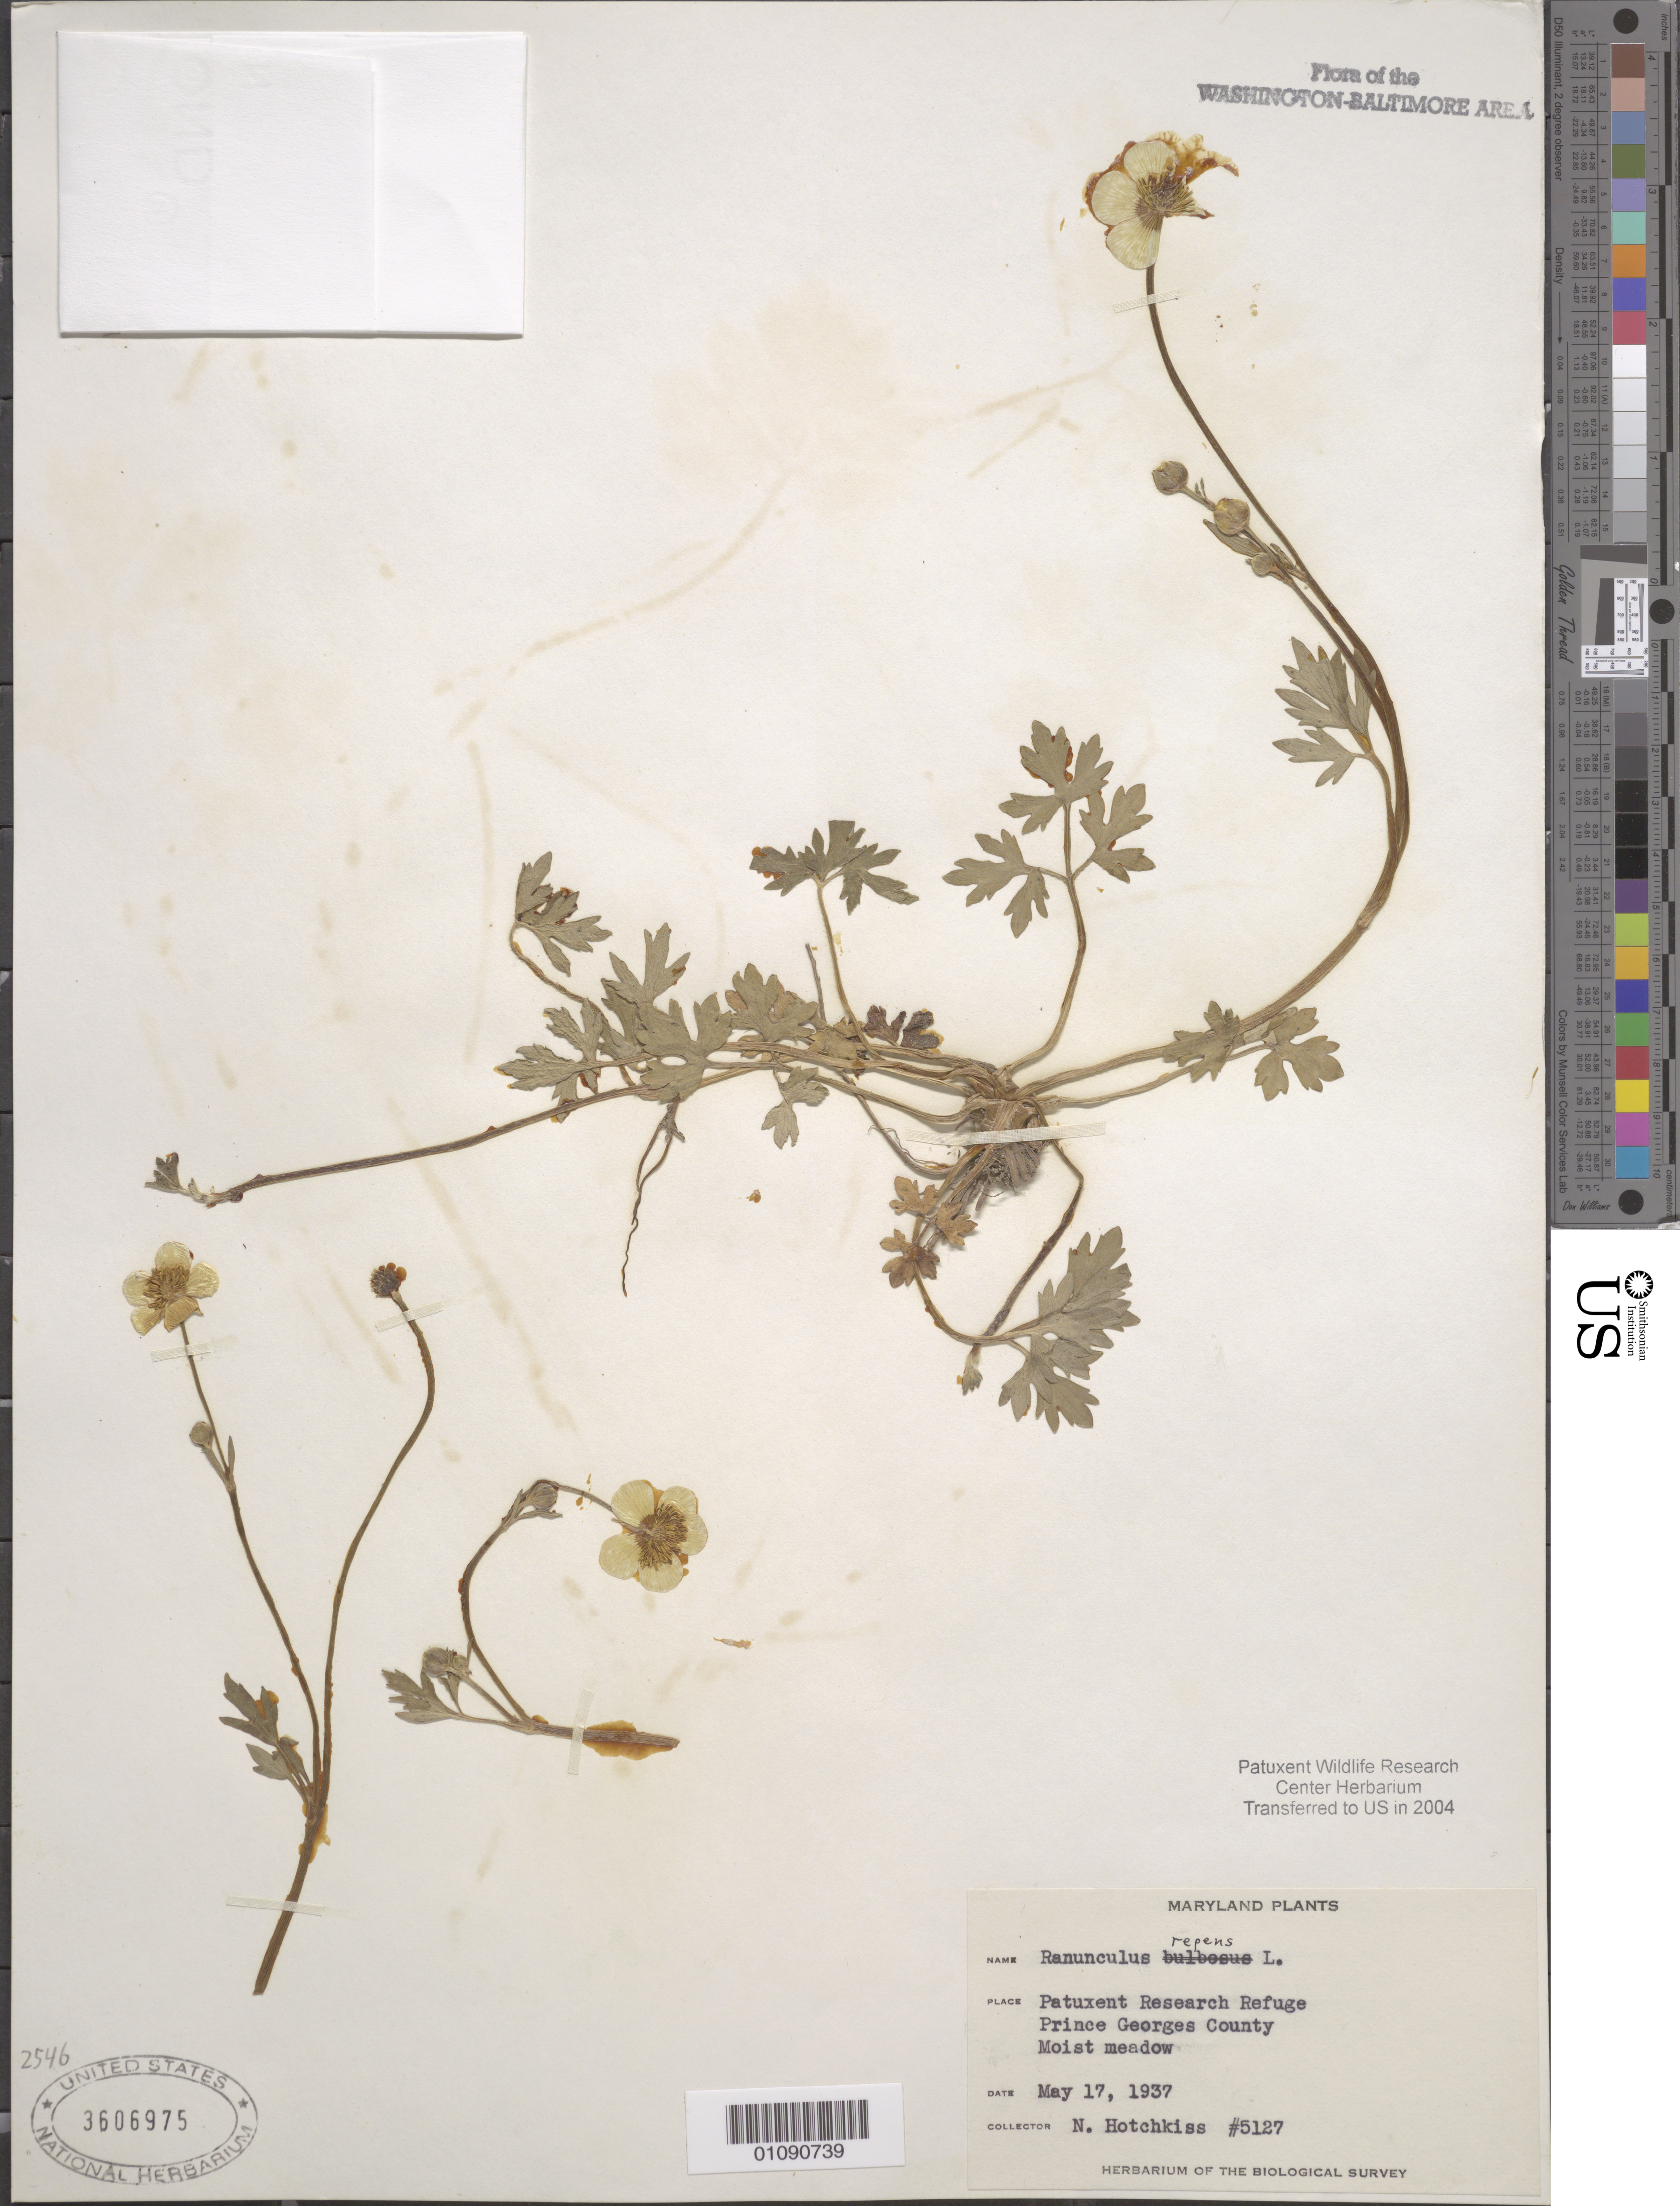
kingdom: Plantae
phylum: Tracheophyta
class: Magnoliopsida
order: Ranunculales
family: Ranunculaceae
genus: Ranunculus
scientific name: Ranunculus repens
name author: L.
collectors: N. Hotchkiss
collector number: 5127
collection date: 1937-05-17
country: United States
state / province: Maryland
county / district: Prince George's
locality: Patuxent Wildlife Refuge.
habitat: Moist meadow.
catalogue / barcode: US 3606975